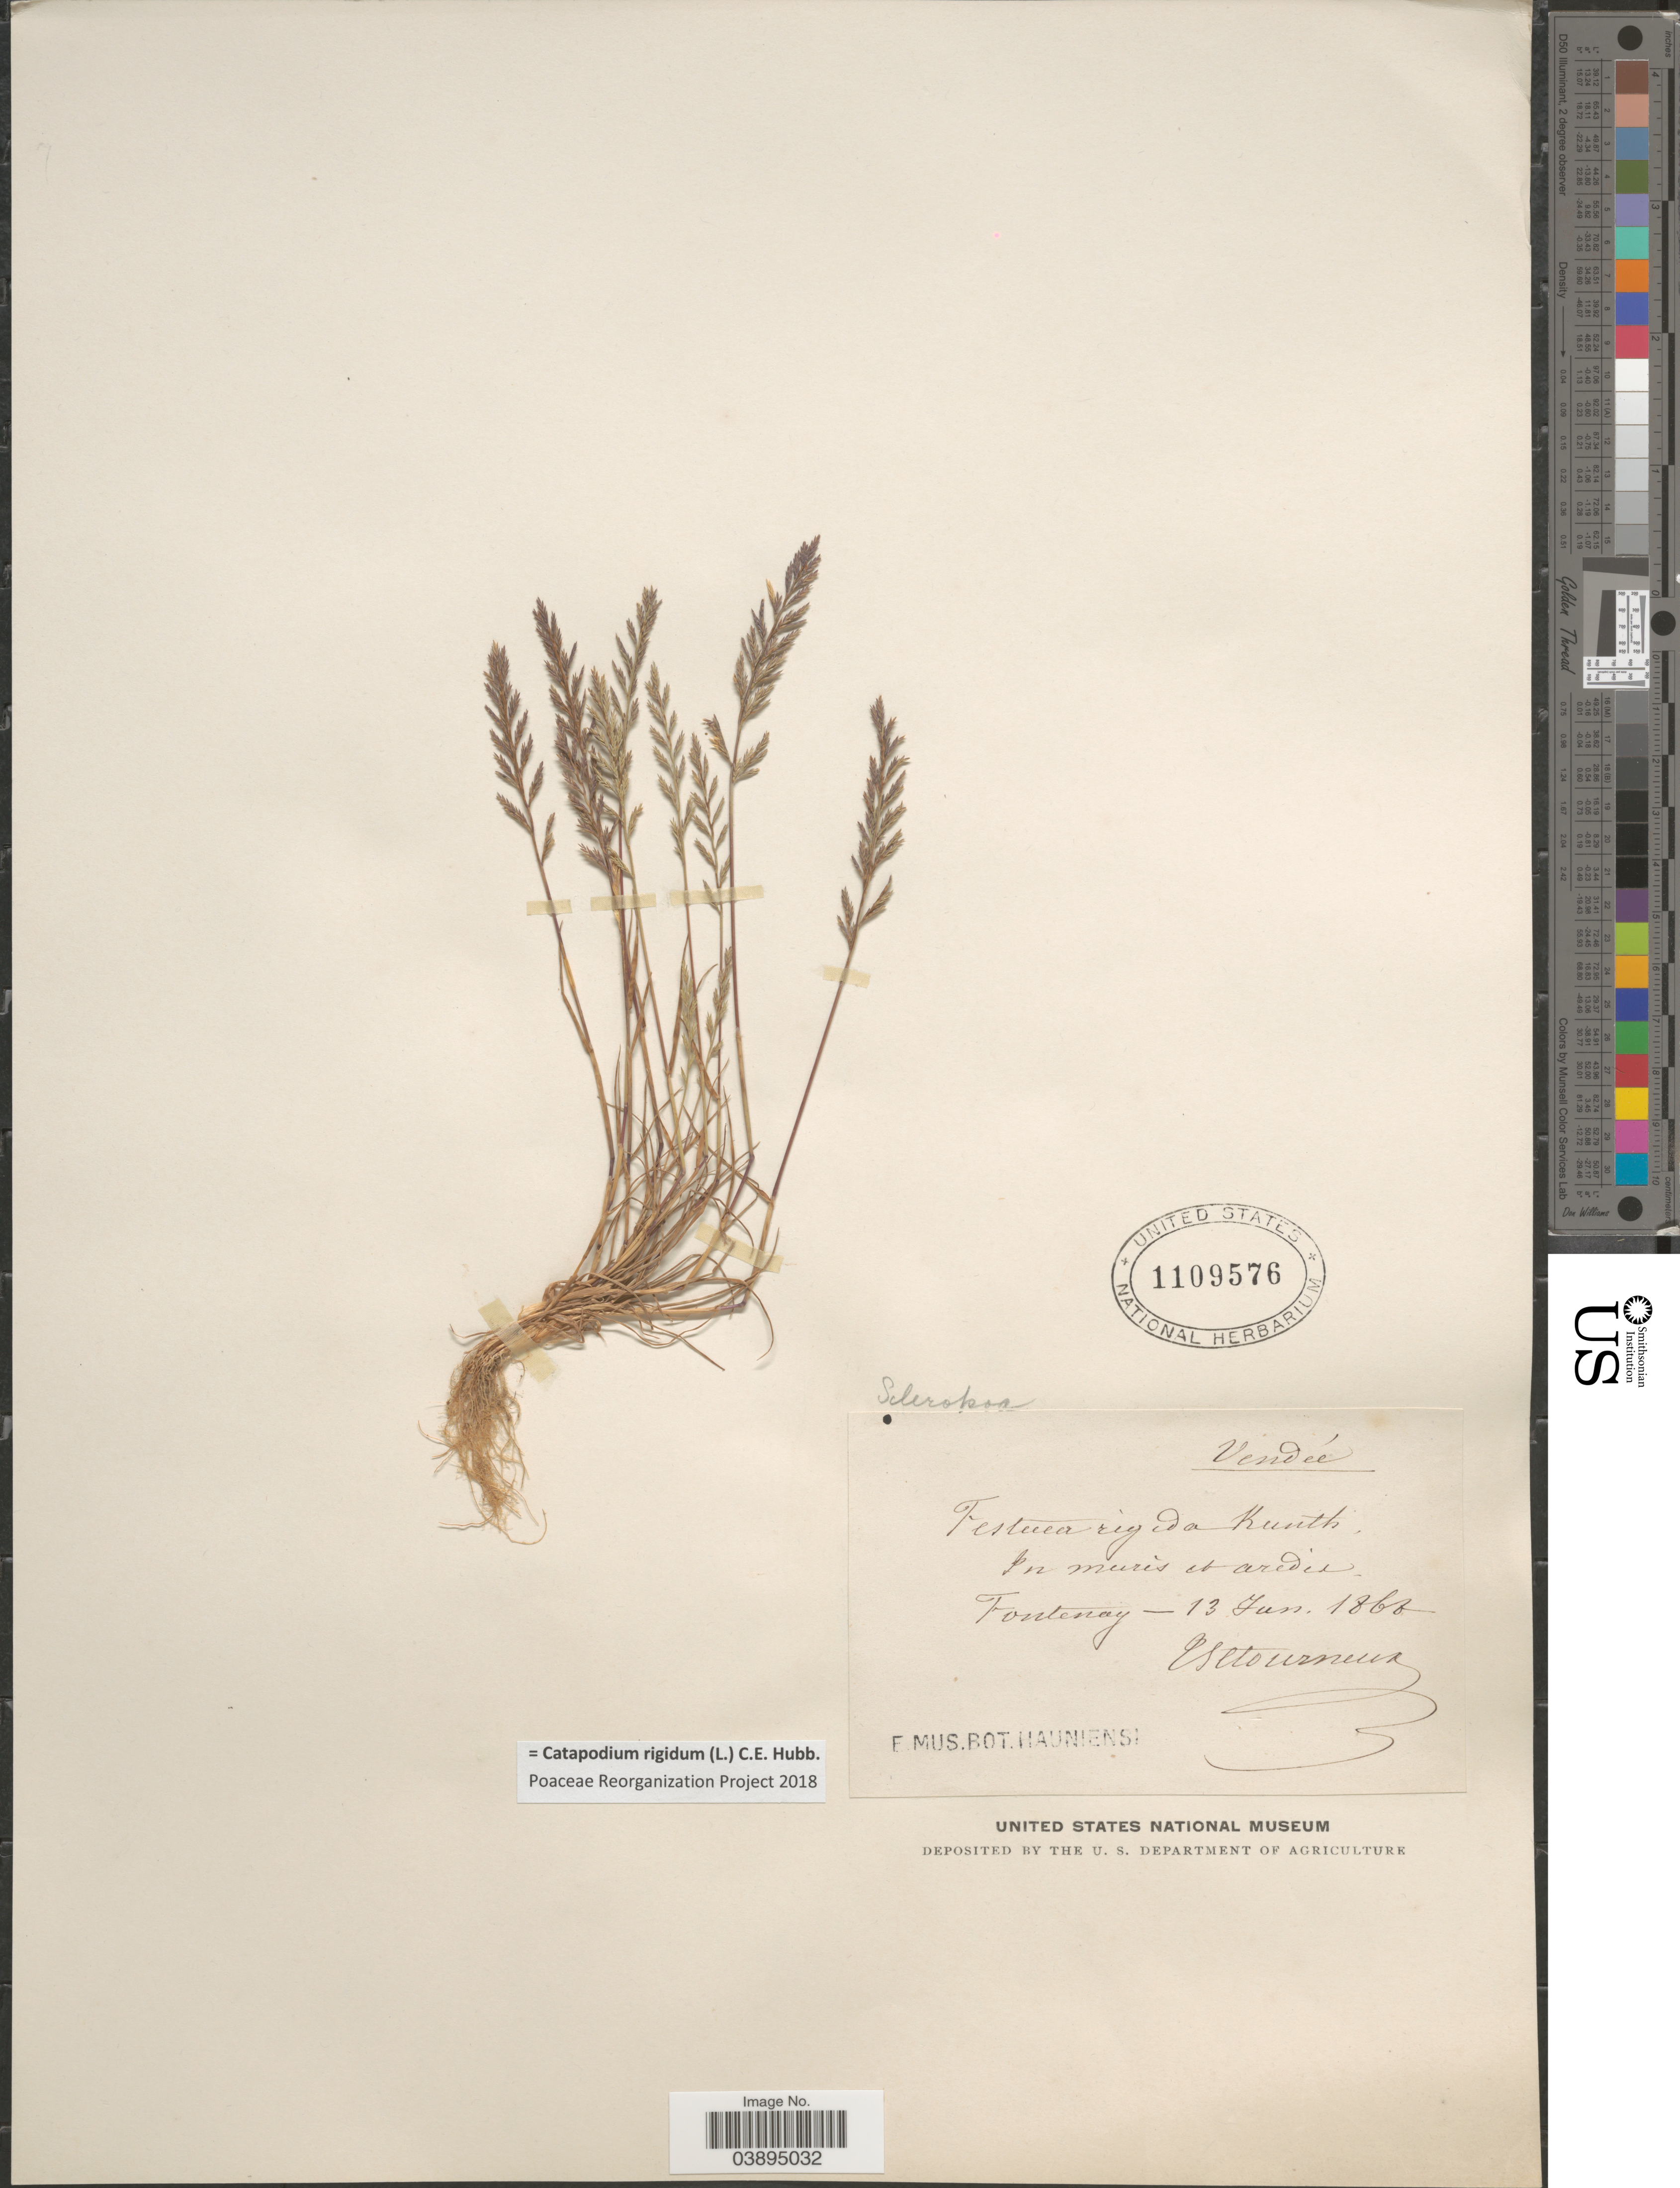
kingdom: Plantae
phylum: Tracheophyta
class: Liliopsida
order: Poales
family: Poaceae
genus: Catapodium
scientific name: Catapodium rigidum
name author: (L.) C.E. Hubb.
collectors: Esttourneux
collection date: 1866-01-13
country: France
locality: In muris et aredis. Fontenay.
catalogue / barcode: US 1109576